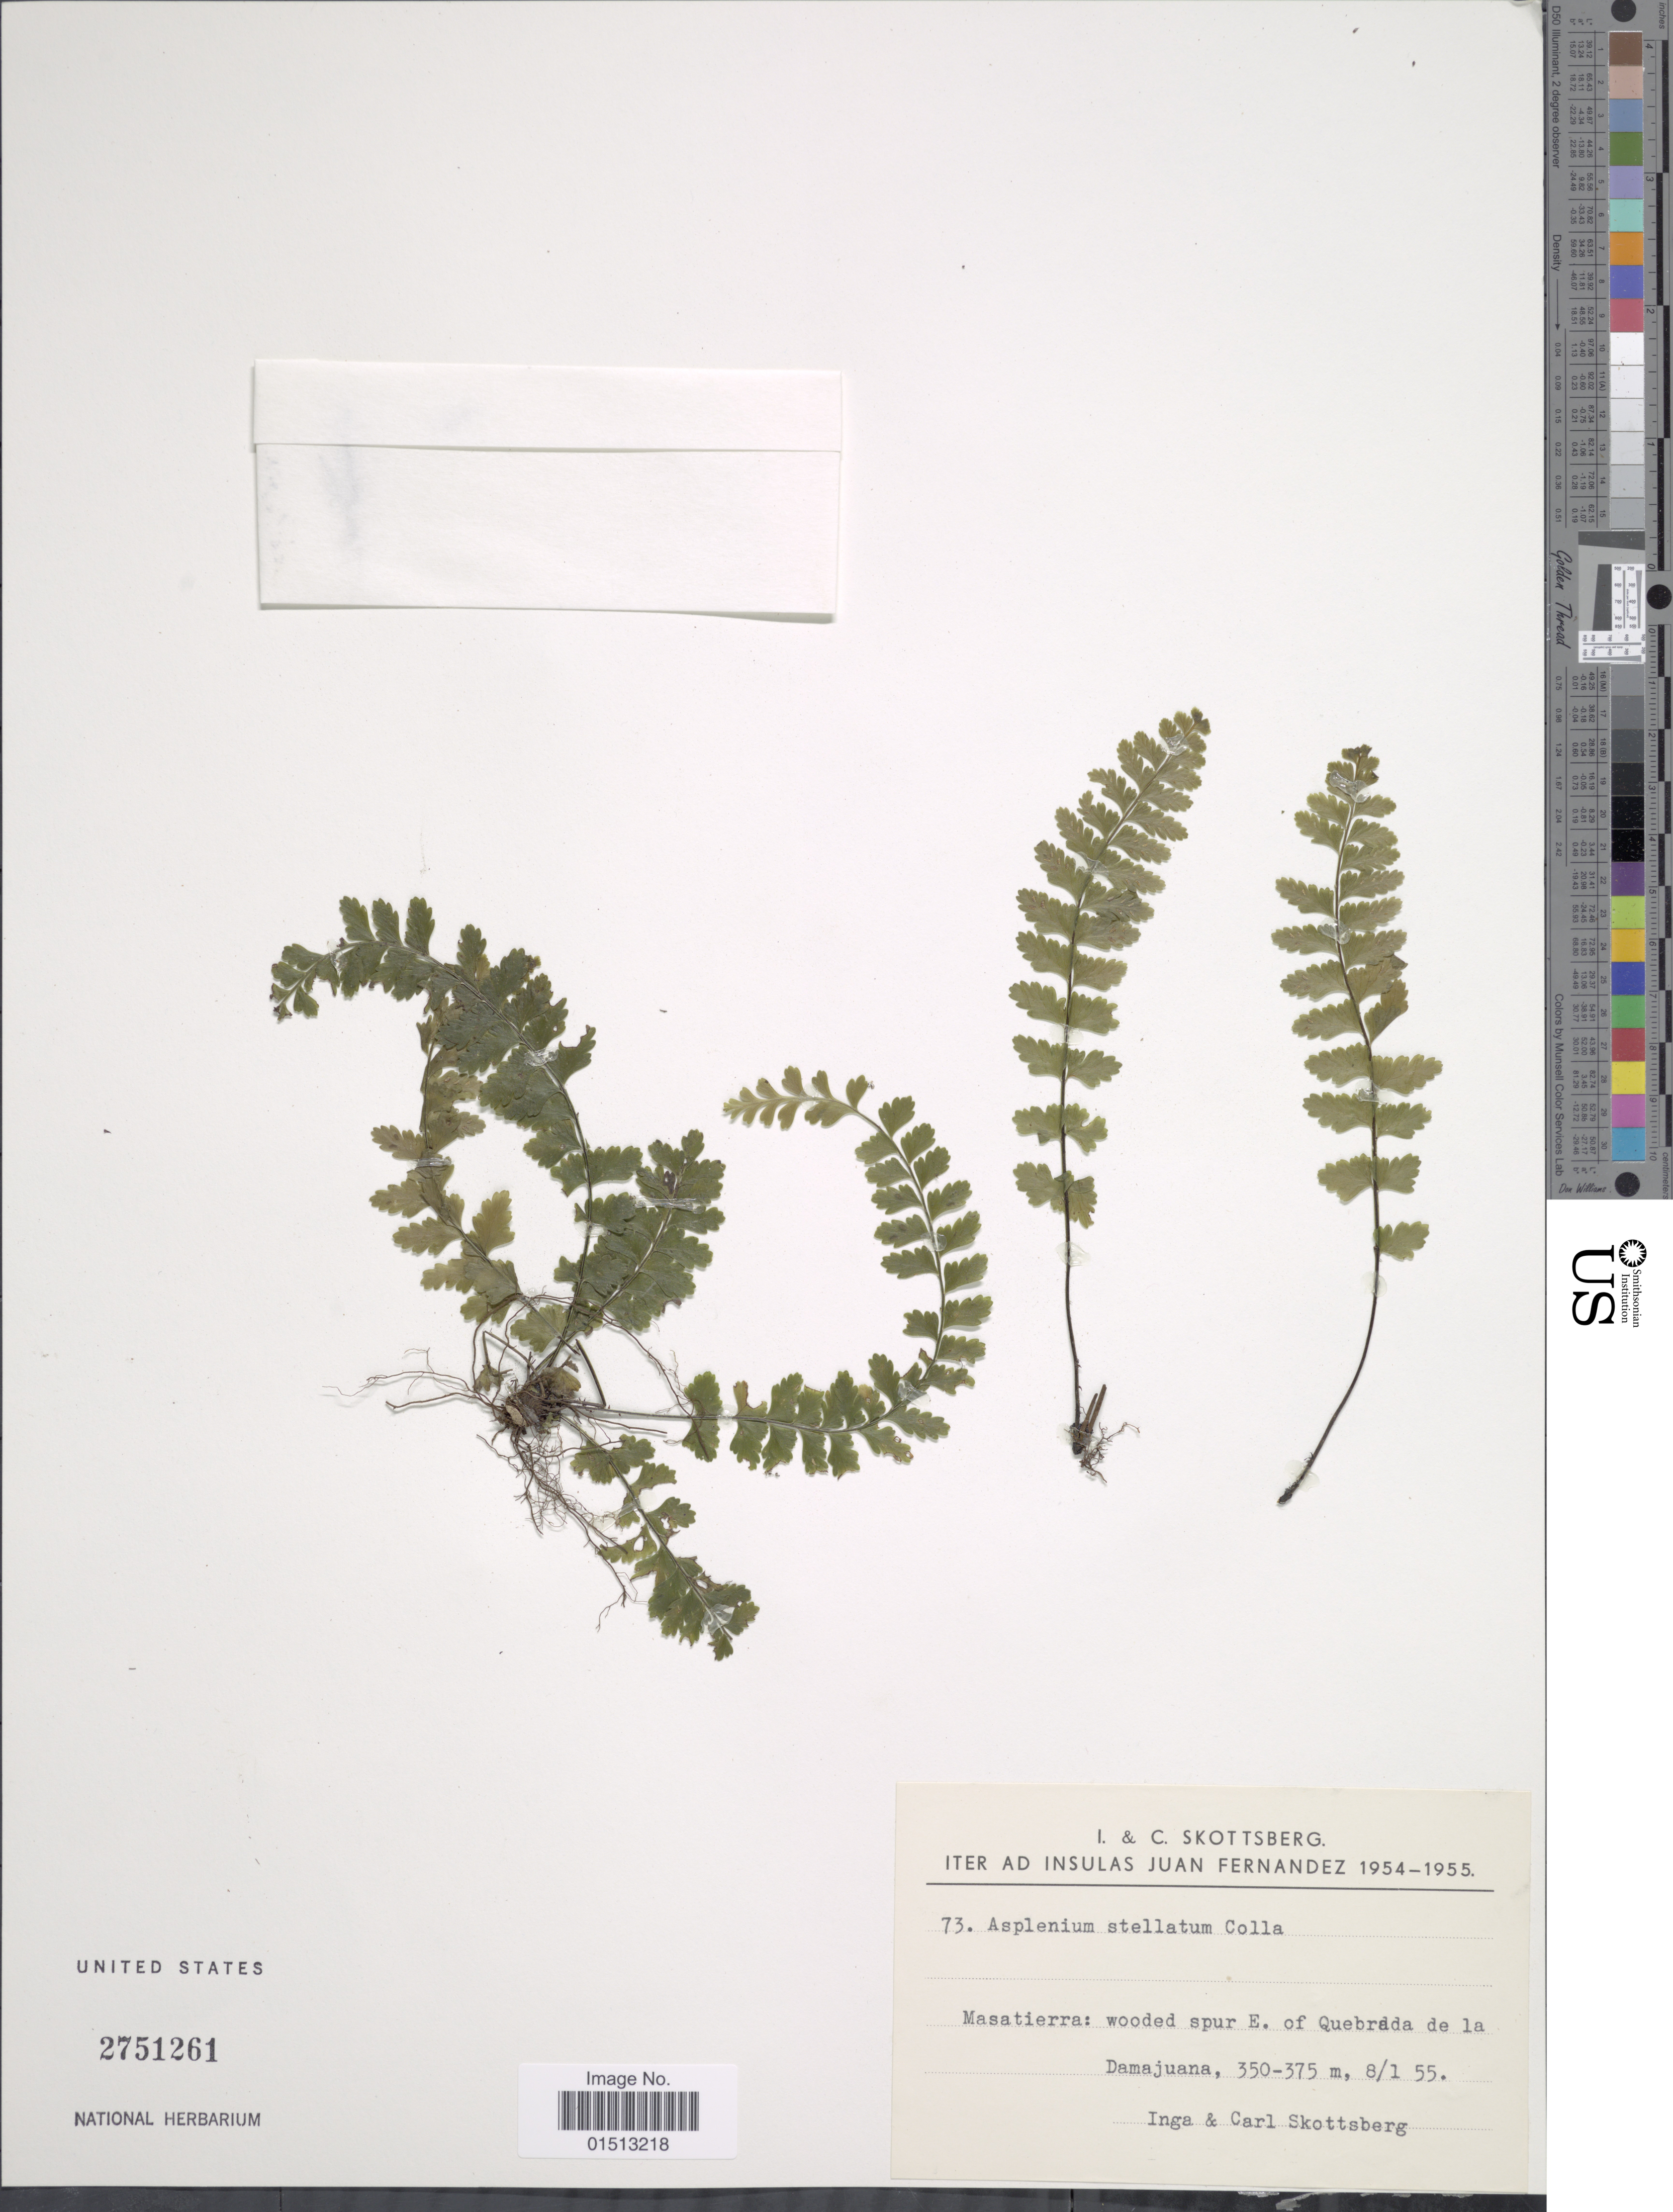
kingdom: Plantae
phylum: Tracheophyta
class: Polypodiopsida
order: Polypodiales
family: Aspleniaceae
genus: Asplenium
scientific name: Asplenium stellatum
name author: Colla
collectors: I. Skottsberg & C. Skottsberg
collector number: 73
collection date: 1955-01-08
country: Chile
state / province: Valparaíso (V)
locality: Insulas Juan Fernandez, Masatiera: wooded spur E. of Quebrada de la Damajuana.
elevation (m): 350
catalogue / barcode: US 2751261